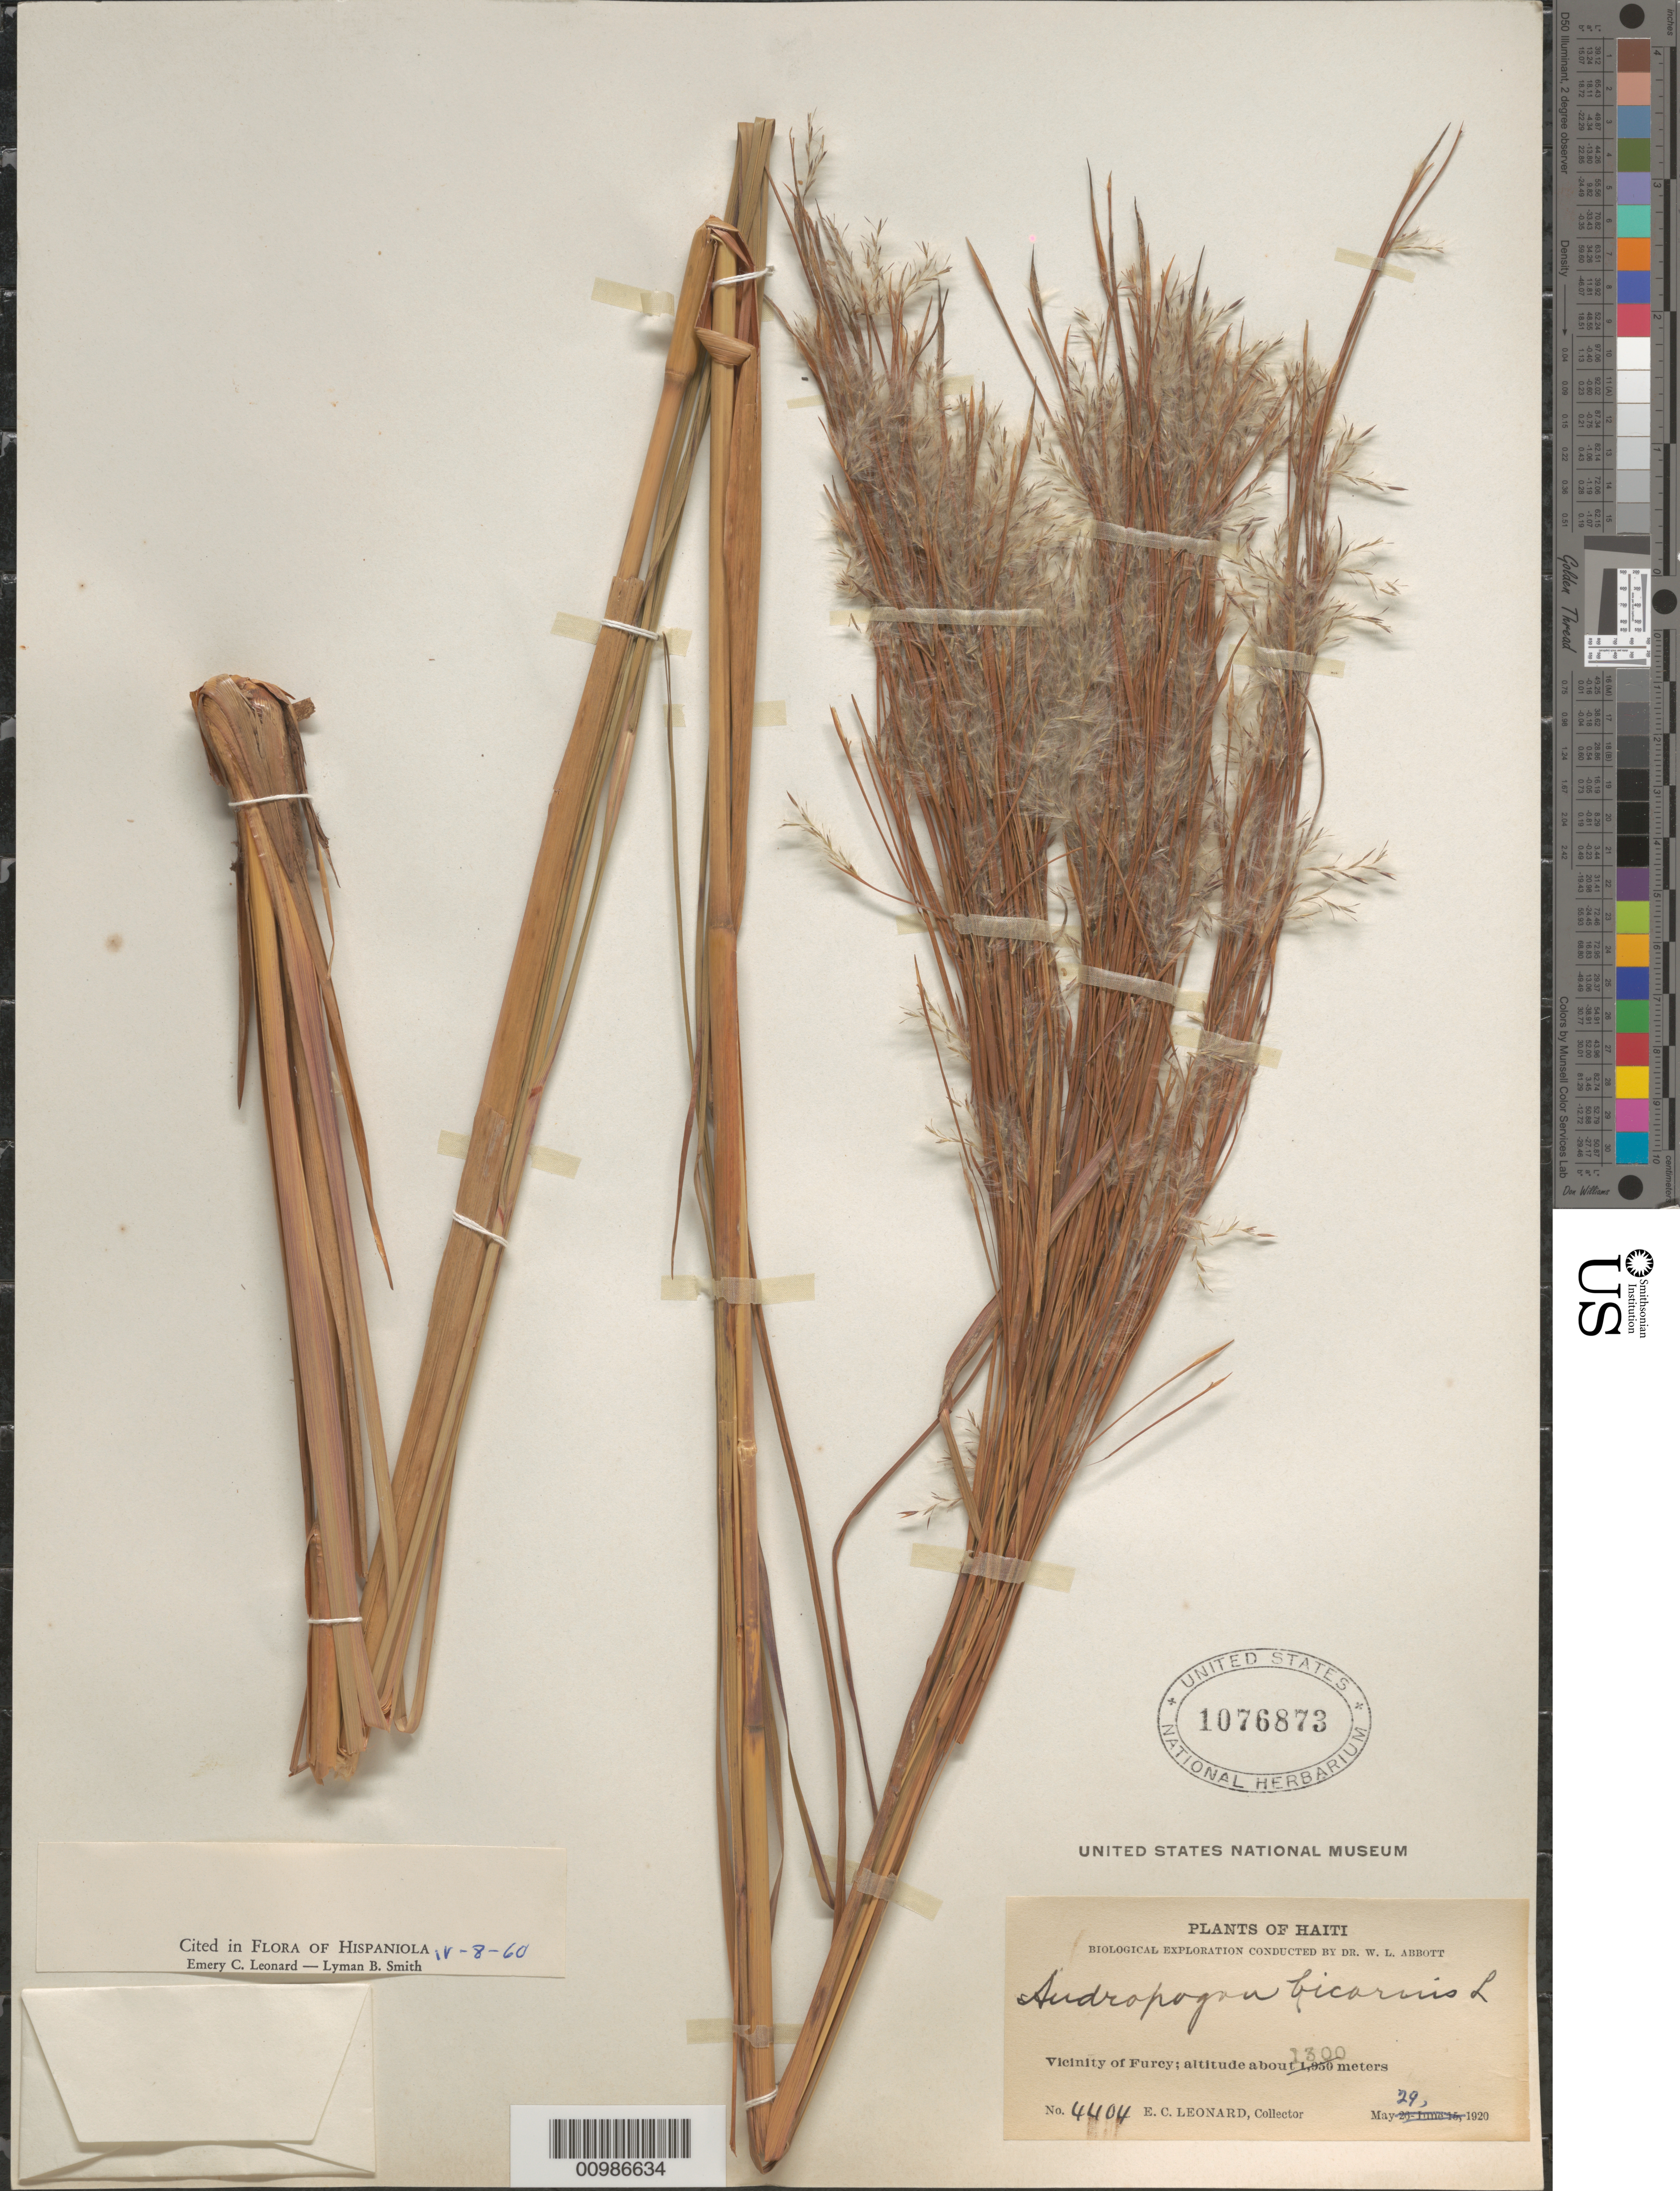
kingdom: Plantae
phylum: Tracheophyta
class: Liliopsida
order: Poales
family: Poaceae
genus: Andropogon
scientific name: Andropogon bicornis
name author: L.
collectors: E. C. Leonard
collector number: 4404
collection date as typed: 29 May 1920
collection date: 1920-05-29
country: Haiti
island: Hispaniola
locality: Vicinity of Furcy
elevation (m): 1300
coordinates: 0 N, 0 E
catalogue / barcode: US 1076873